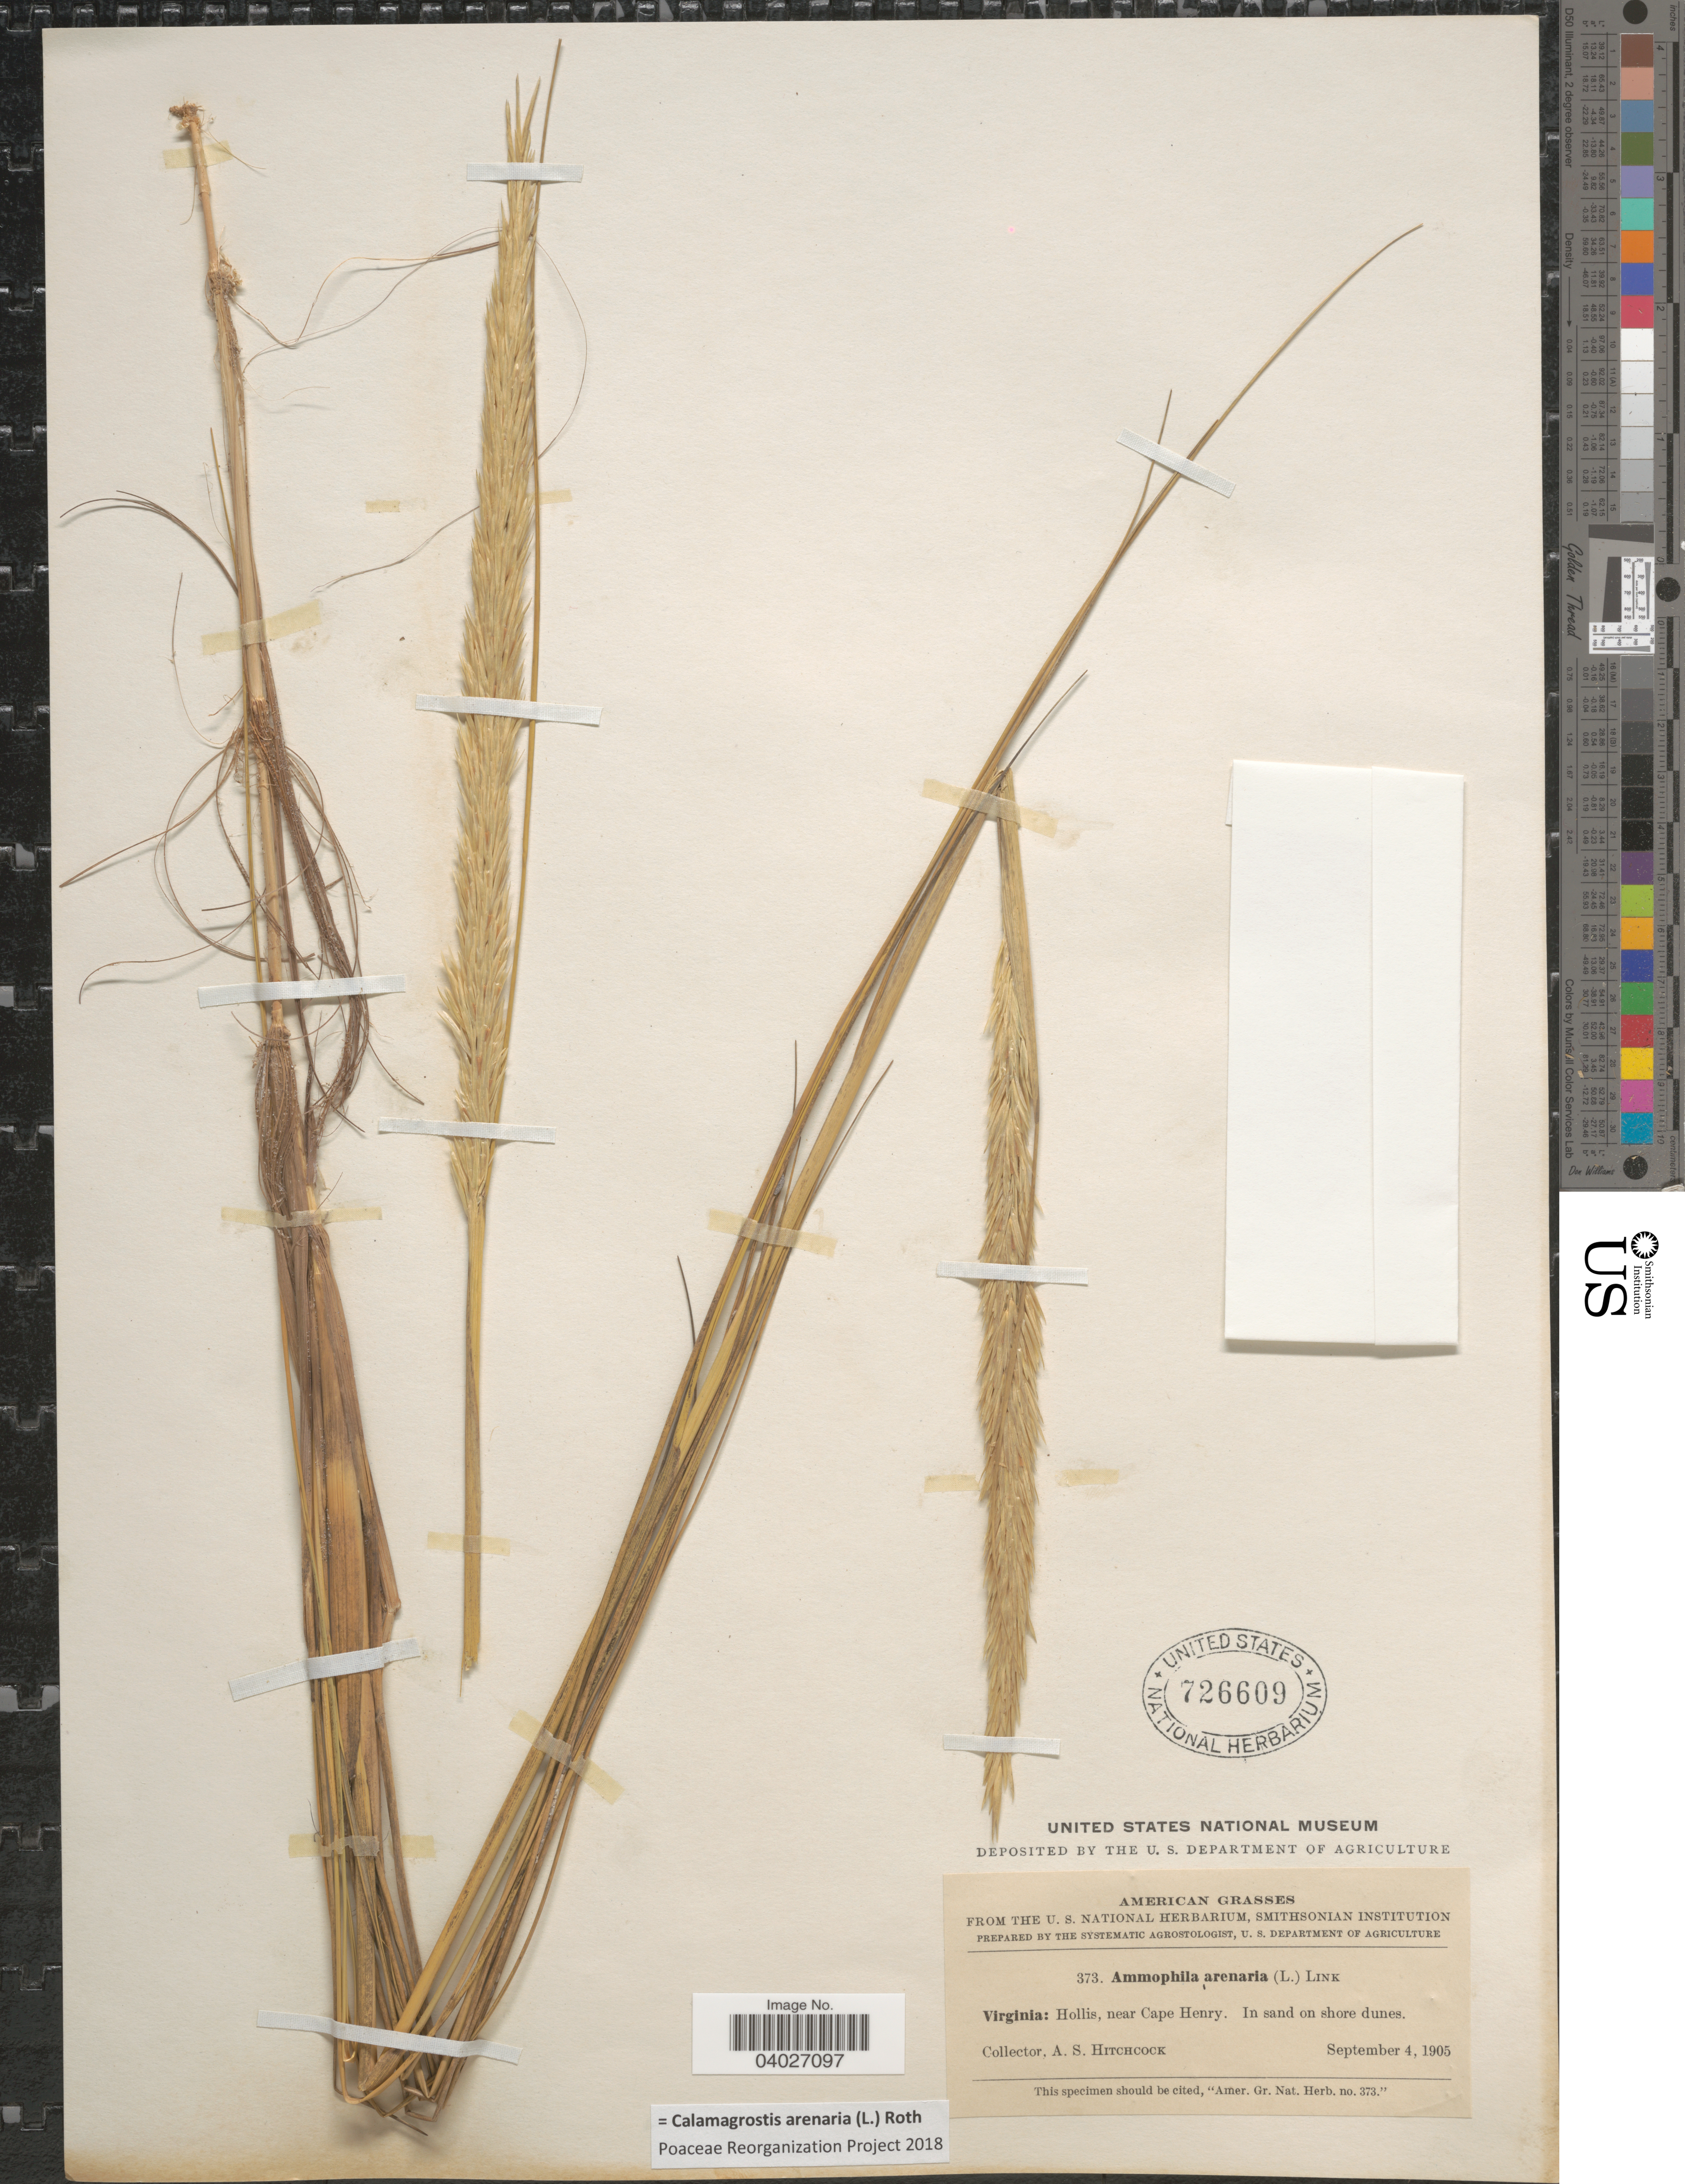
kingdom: Plantae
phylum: Tracheophyta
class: Liliopsida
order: Poales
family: Poaceae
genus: Calamagrostis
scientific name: Calamagrostis arenaria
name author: (L.) Roth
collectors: A. S. Hitchcock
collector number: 373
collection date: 1905-09-04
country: United States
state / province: Virginia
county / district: City of Virginia Beach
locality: Hollis, near Cape Henry.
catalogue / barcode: US 726609